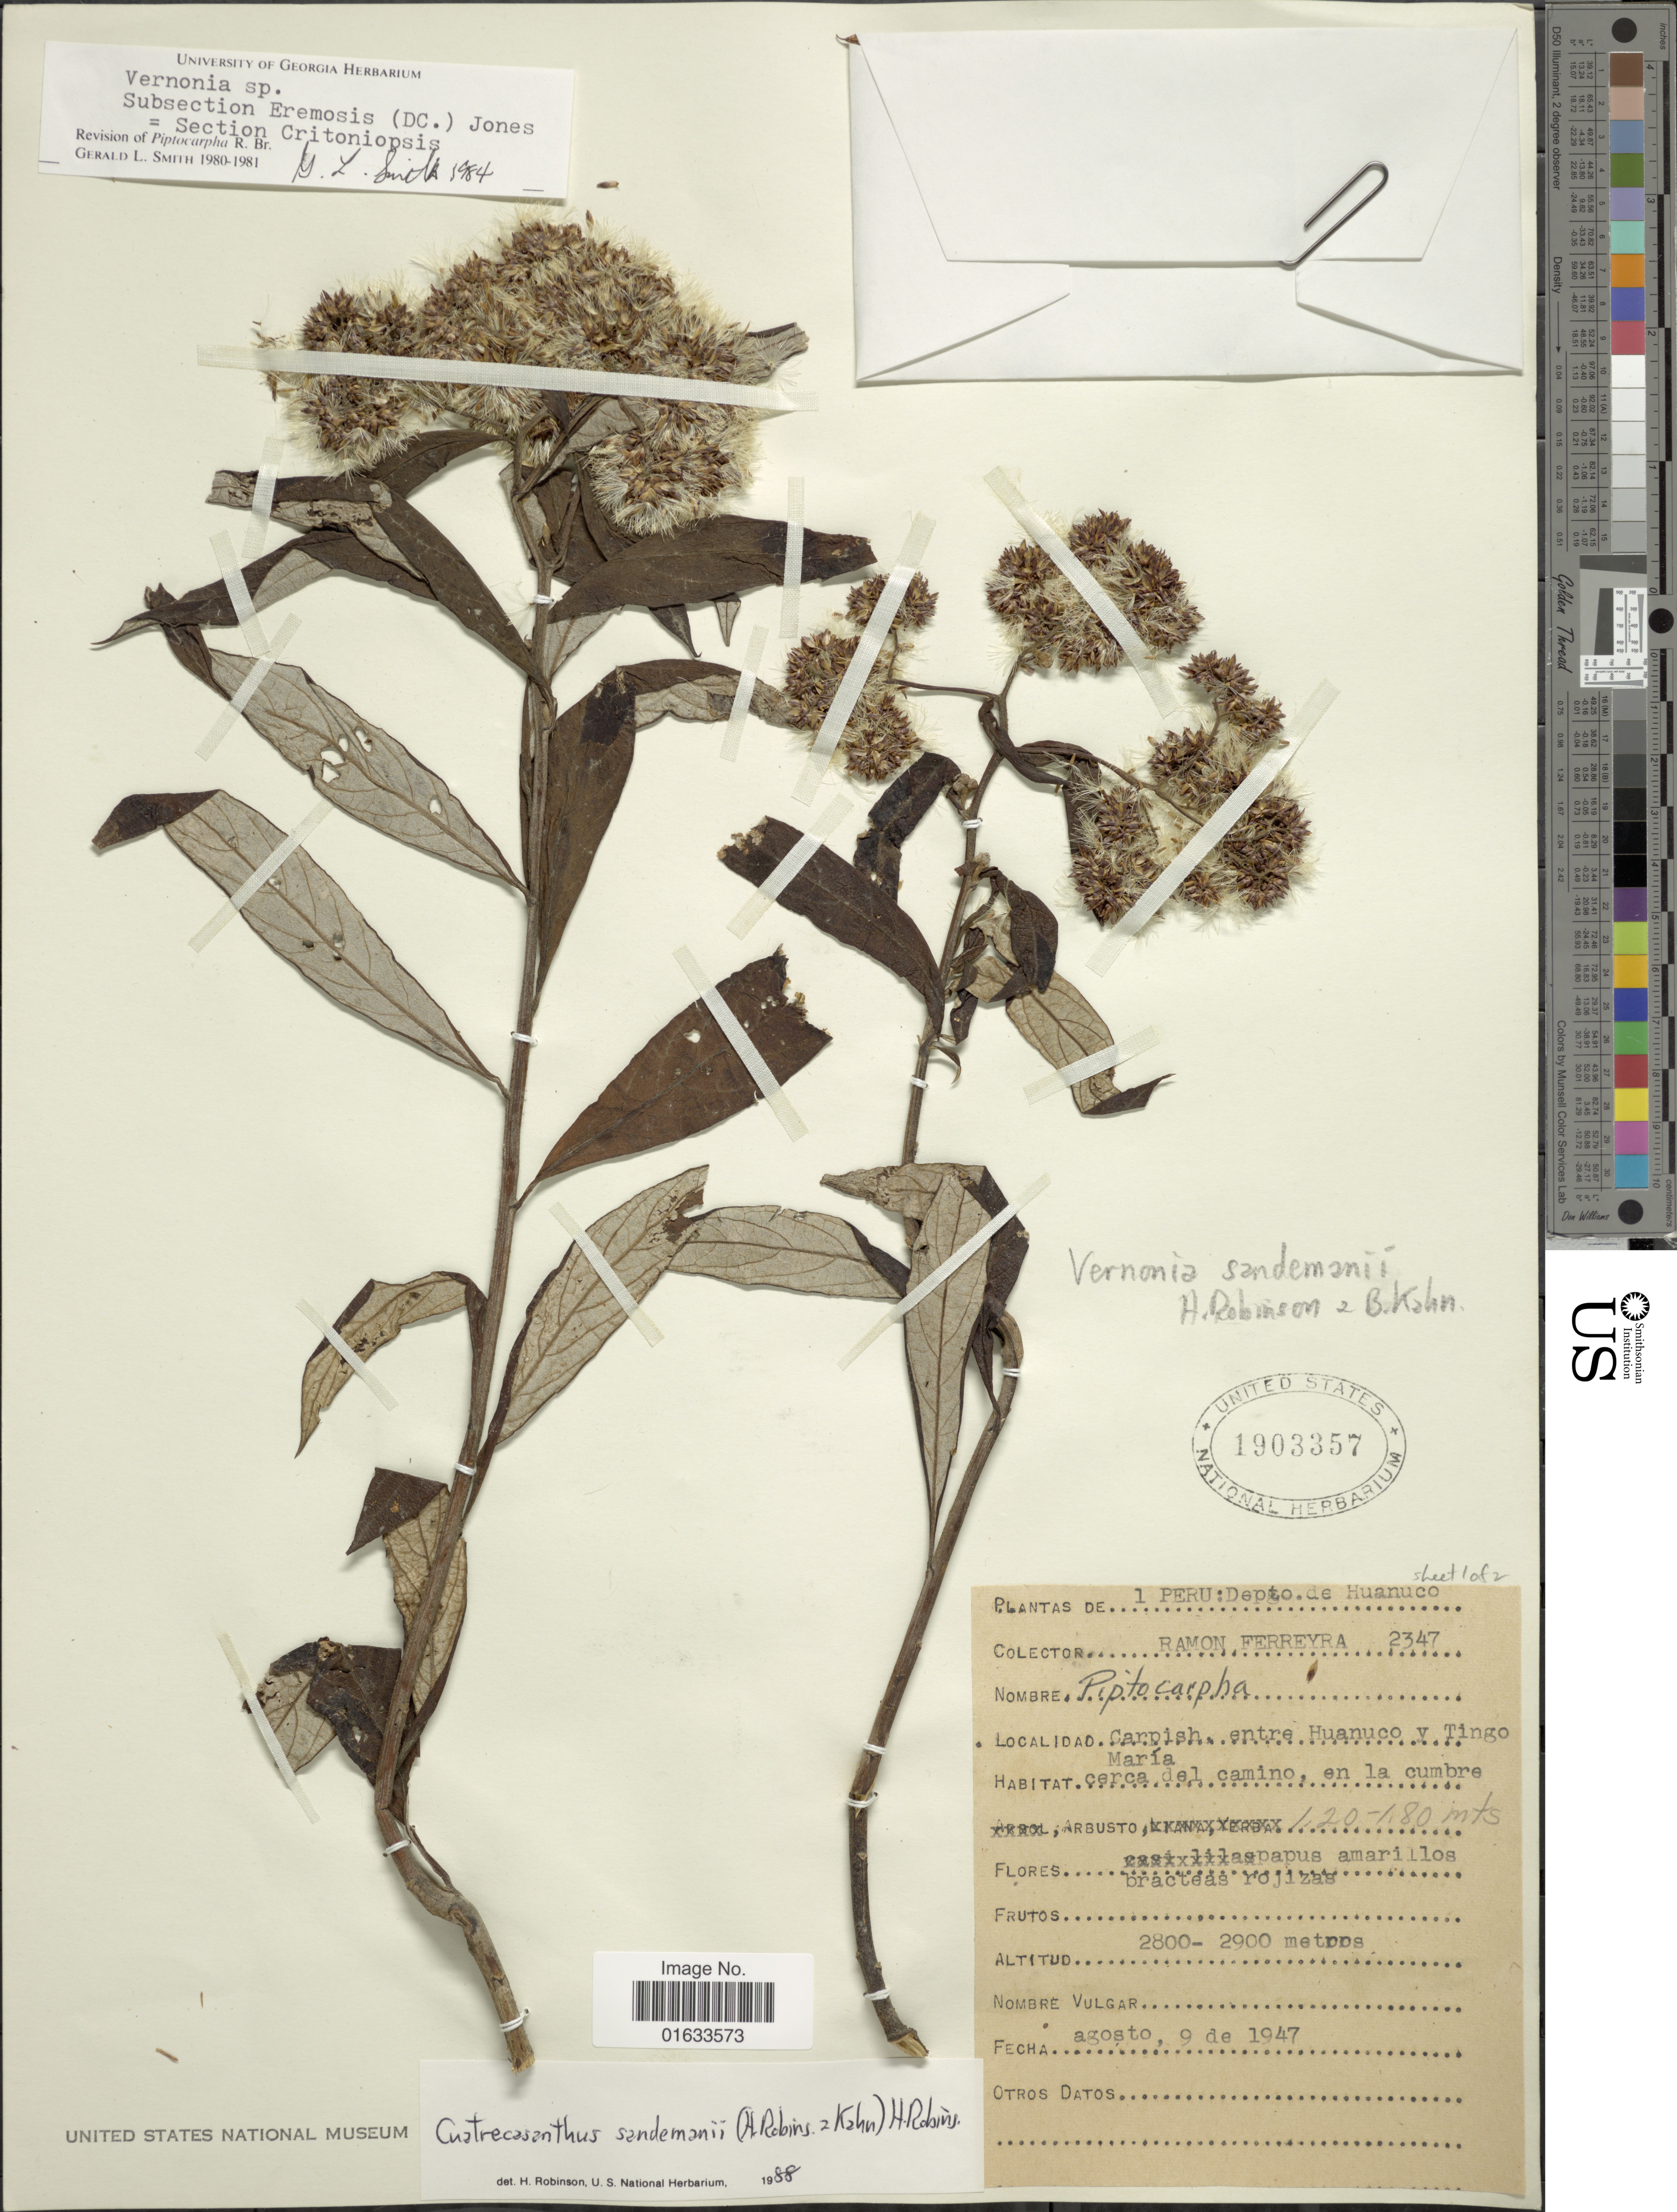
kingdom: Plantae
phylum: Tracheophyta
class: Magnoliopsida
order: Asterales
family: Asteraceae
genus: Cuatrecasanthus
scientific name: Cuatrecasanthus sandemanii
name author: (H. Rob. & B. Kahn) H. Rob.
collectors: R. A. Ferreyra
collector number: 2347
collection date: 1947-08-09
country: Peru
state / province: Huánuco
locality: Depto. de Huanuco. Carpish, entre Huanuco y Tingo María.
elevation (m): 2800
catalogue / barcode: US 1903357